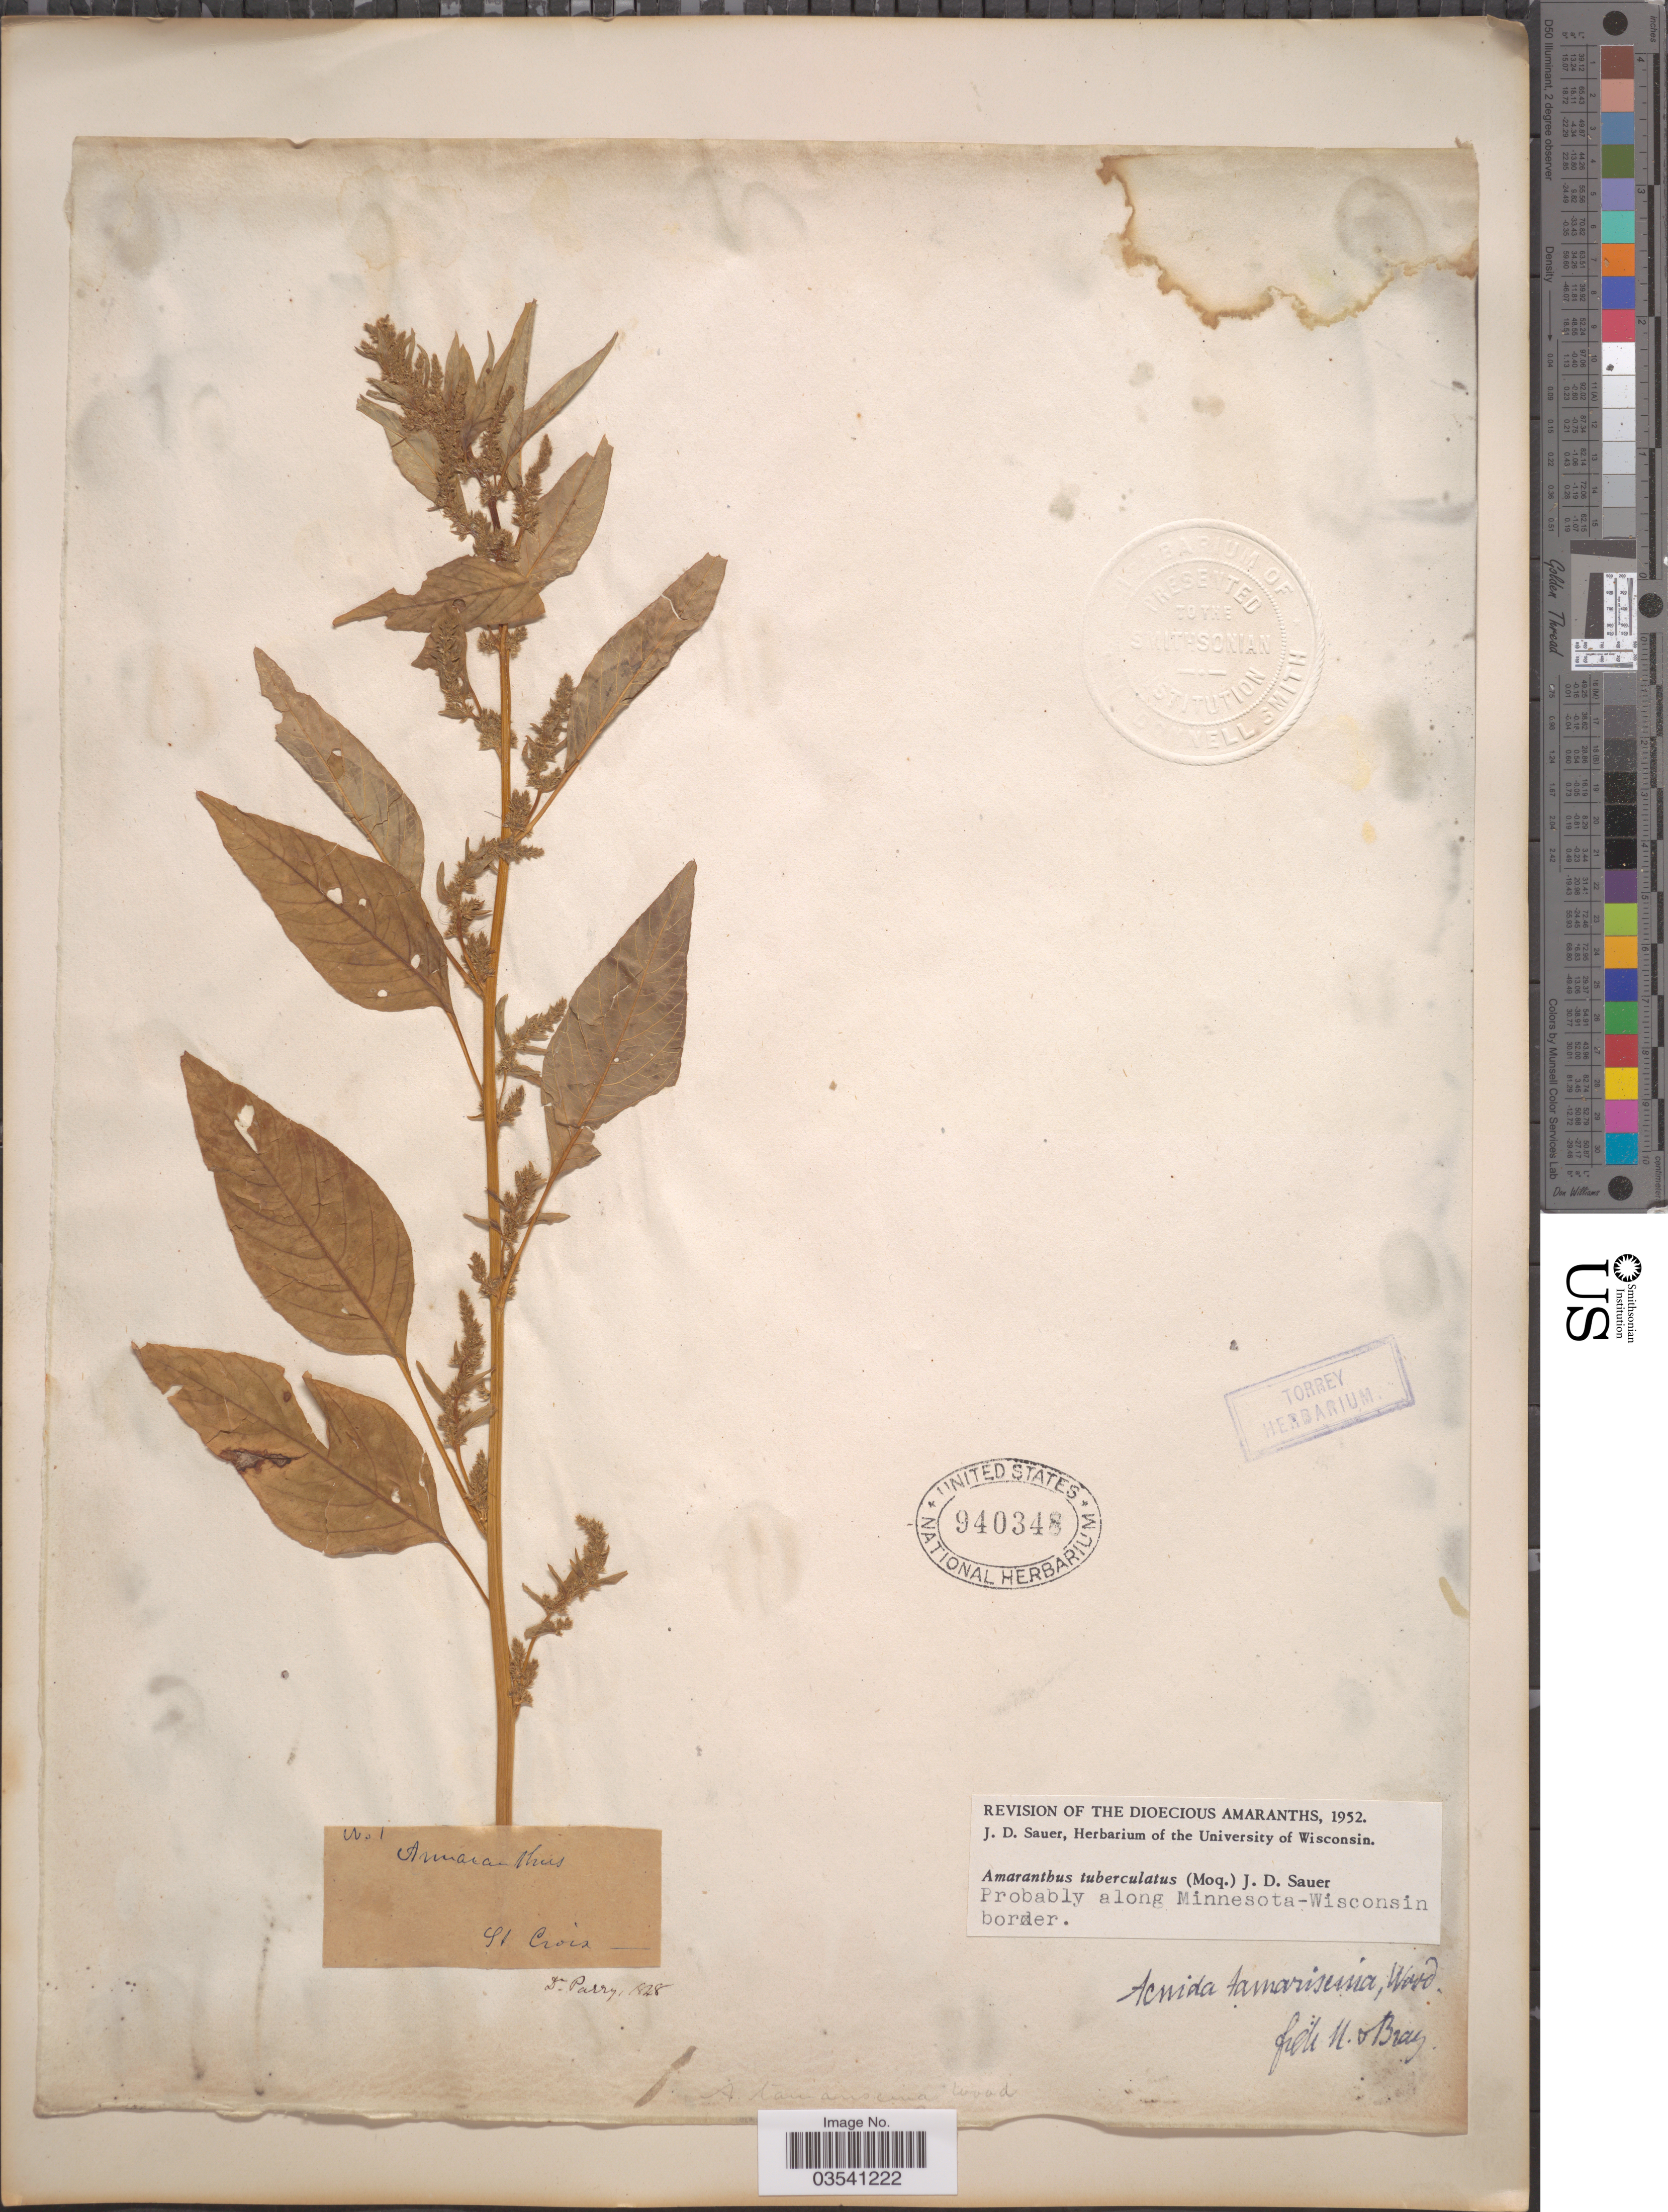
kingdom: Plantae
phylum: Tracheophyta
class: Magnoliopsida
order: Caryophyllales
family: Amaranthaceae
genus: Amaranthus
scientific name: Amaranthus tuberculatus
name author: (Moq.) J.D. Sauer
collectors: Parry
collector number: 1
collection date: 1848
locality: St. Croix.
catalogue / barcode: US 940348